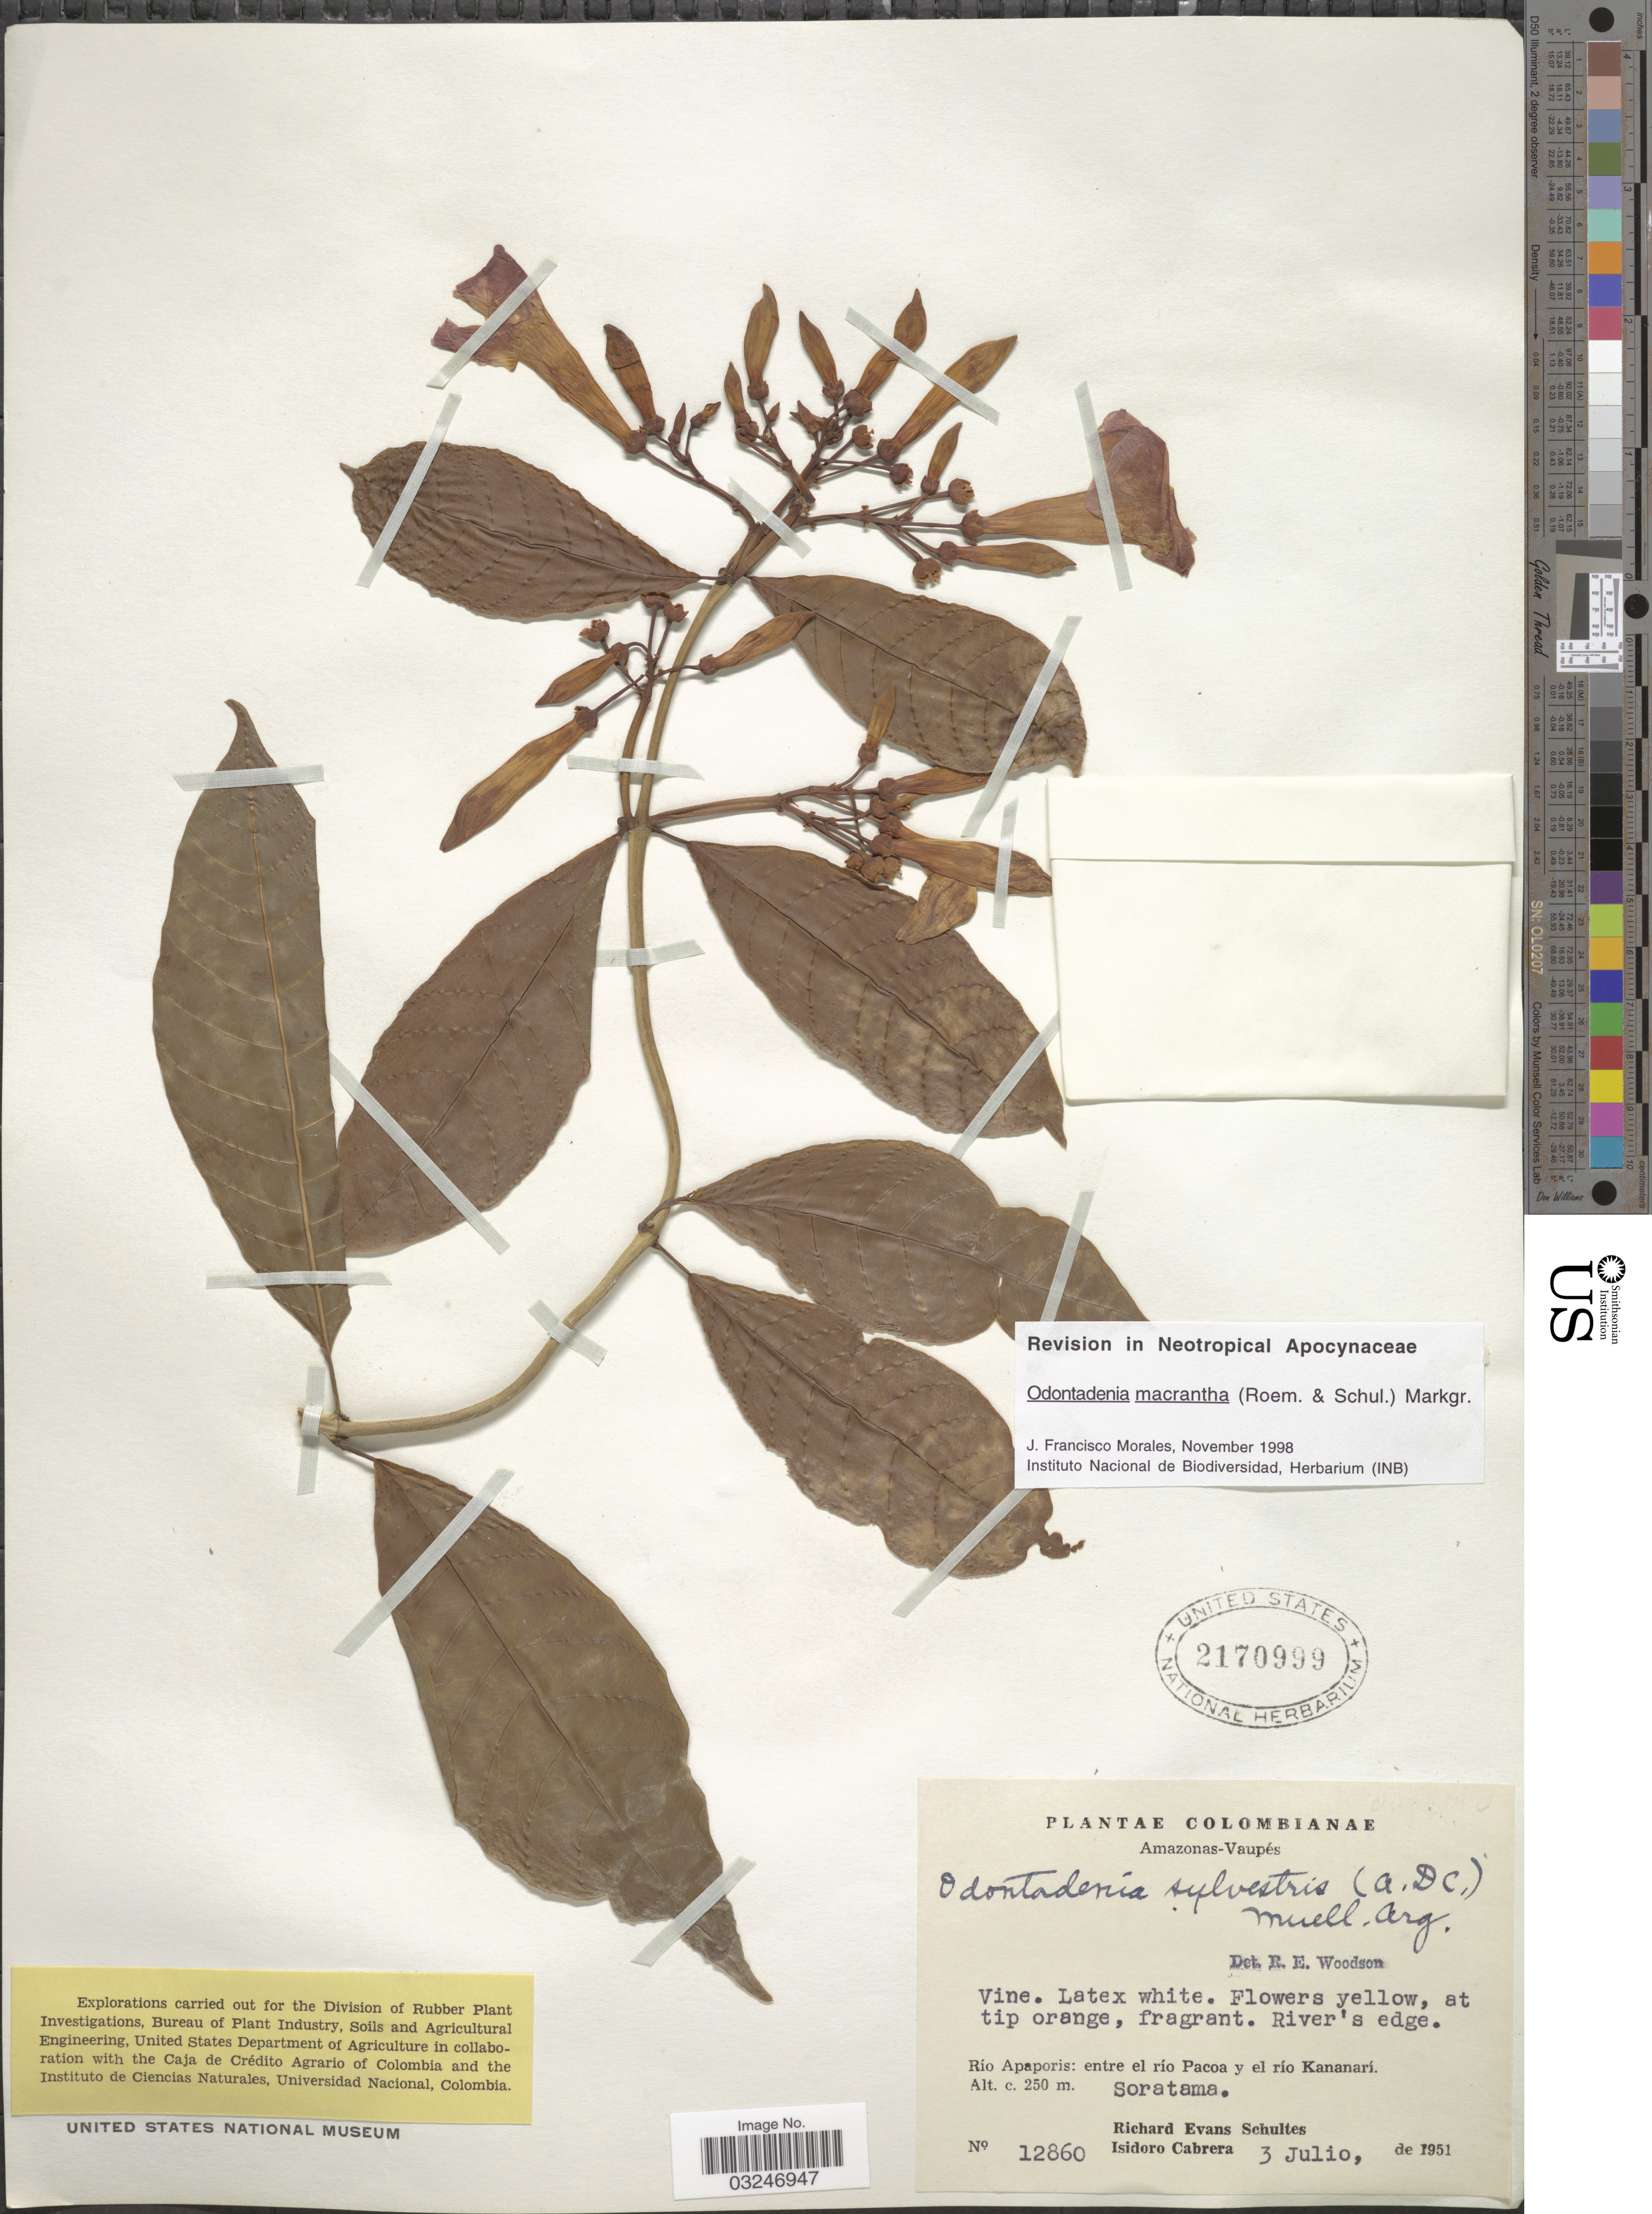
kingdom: Plantae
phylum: Tracheophyta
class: Magnoliopsida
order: Gentianales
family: Apocynaceae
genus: Odontadenia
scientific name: Odontadenia macrantha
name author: (Roem. & Schult.) Markgr.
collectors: R. E. Schultes & I. Cabrera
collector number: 12860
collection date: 1951-07-03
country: Colombia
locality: Amazonas-Vaupés. Río Apaporis: entre el río Pacoa y el río Kananarí. Soratama.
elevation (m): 250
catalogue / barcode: US 2170999